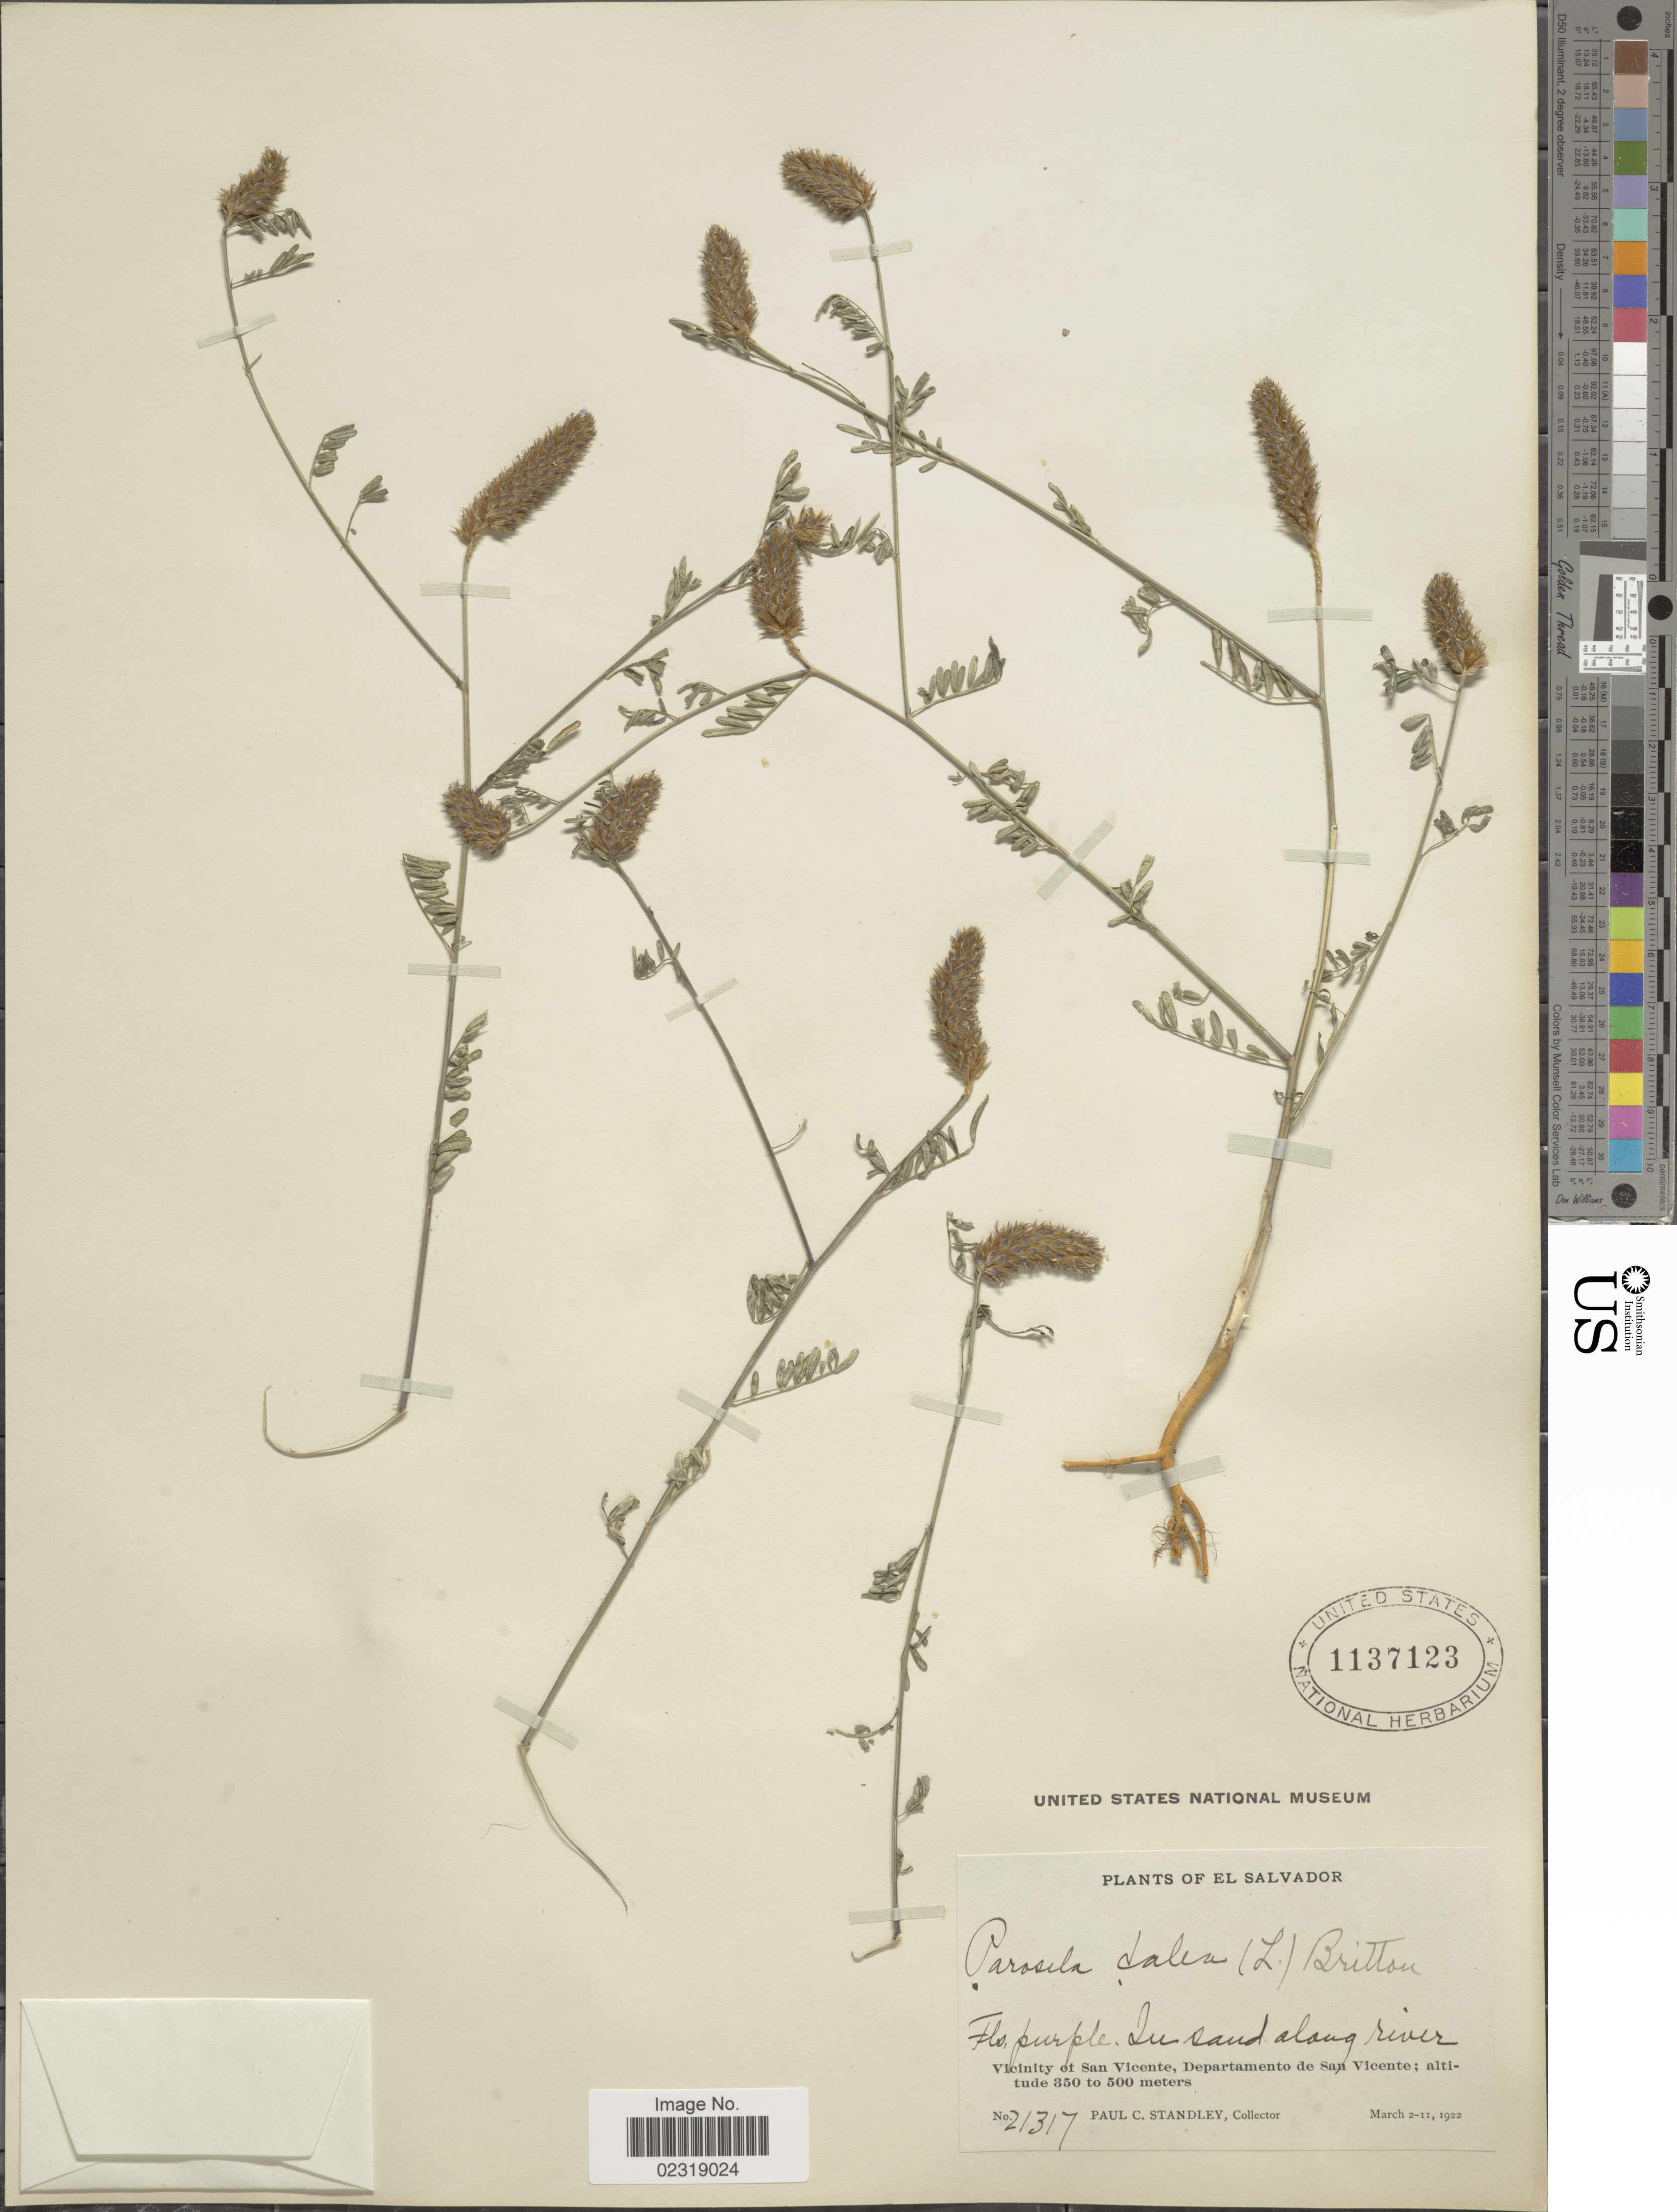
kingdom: Plantae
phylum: Tracheophyta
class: Magnoliopsida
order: Fabales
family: Fabaceae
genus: Dalea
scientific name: Dalea cliffortiana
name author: Willd.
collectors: P. C. Standley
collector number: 21317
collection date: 1922-03-02/1922-03-11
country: El Salvador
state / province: San Vincente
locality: El Salvador, Vicinity of San Vicente, Departement de San Vicente.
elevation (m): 350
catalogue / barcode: US 1137123